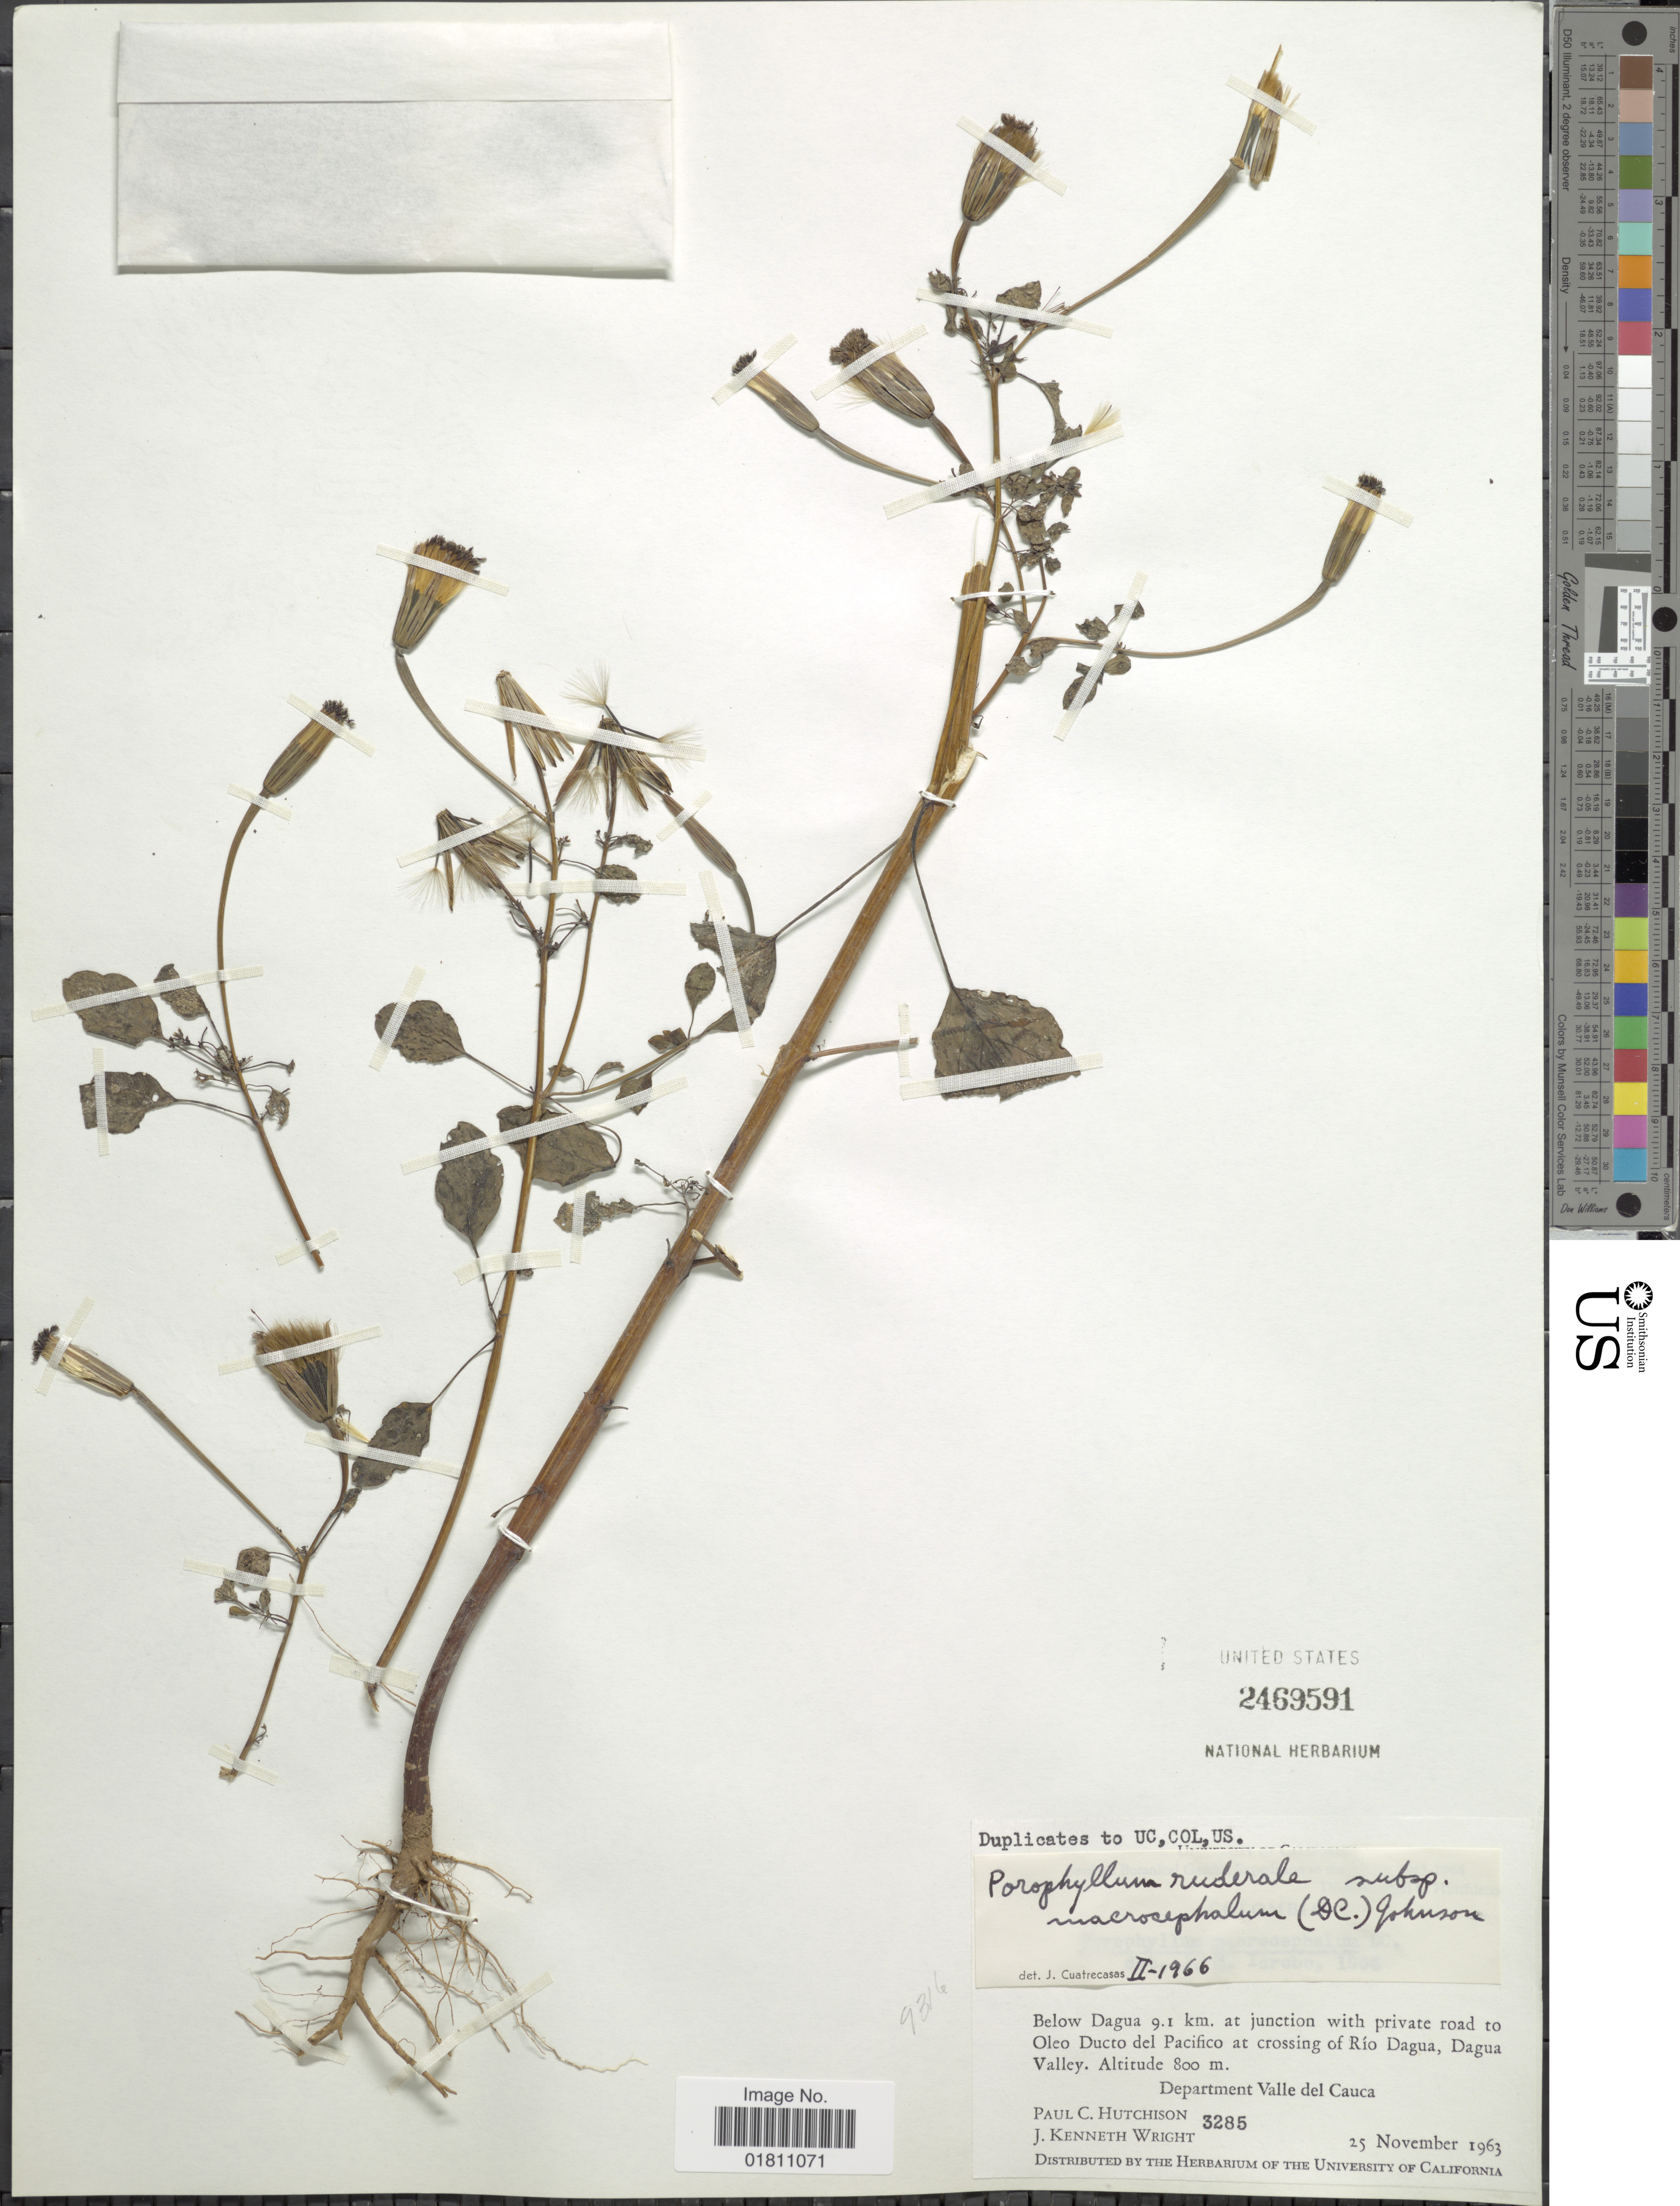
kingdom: Plantae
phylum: Tracheophyta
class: Magnoliopsida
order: Asterales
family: Asteraceae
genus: Porophyllum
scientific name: Porophyllum ruderale subsp. ruderale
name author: (Jacq.) Cass.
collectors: P. C. Hutchison & J. K. Wright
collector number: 3285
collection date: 1963-11-25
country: Colombia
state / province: Valle del Cauca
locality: Below Dagua 9.1 km at junction with private road to Olco Ducto del Pacifico at crossing of Río Dagua, Dagua Valley, Department Valle del Cauca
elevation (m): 800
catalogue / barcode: US 2469591